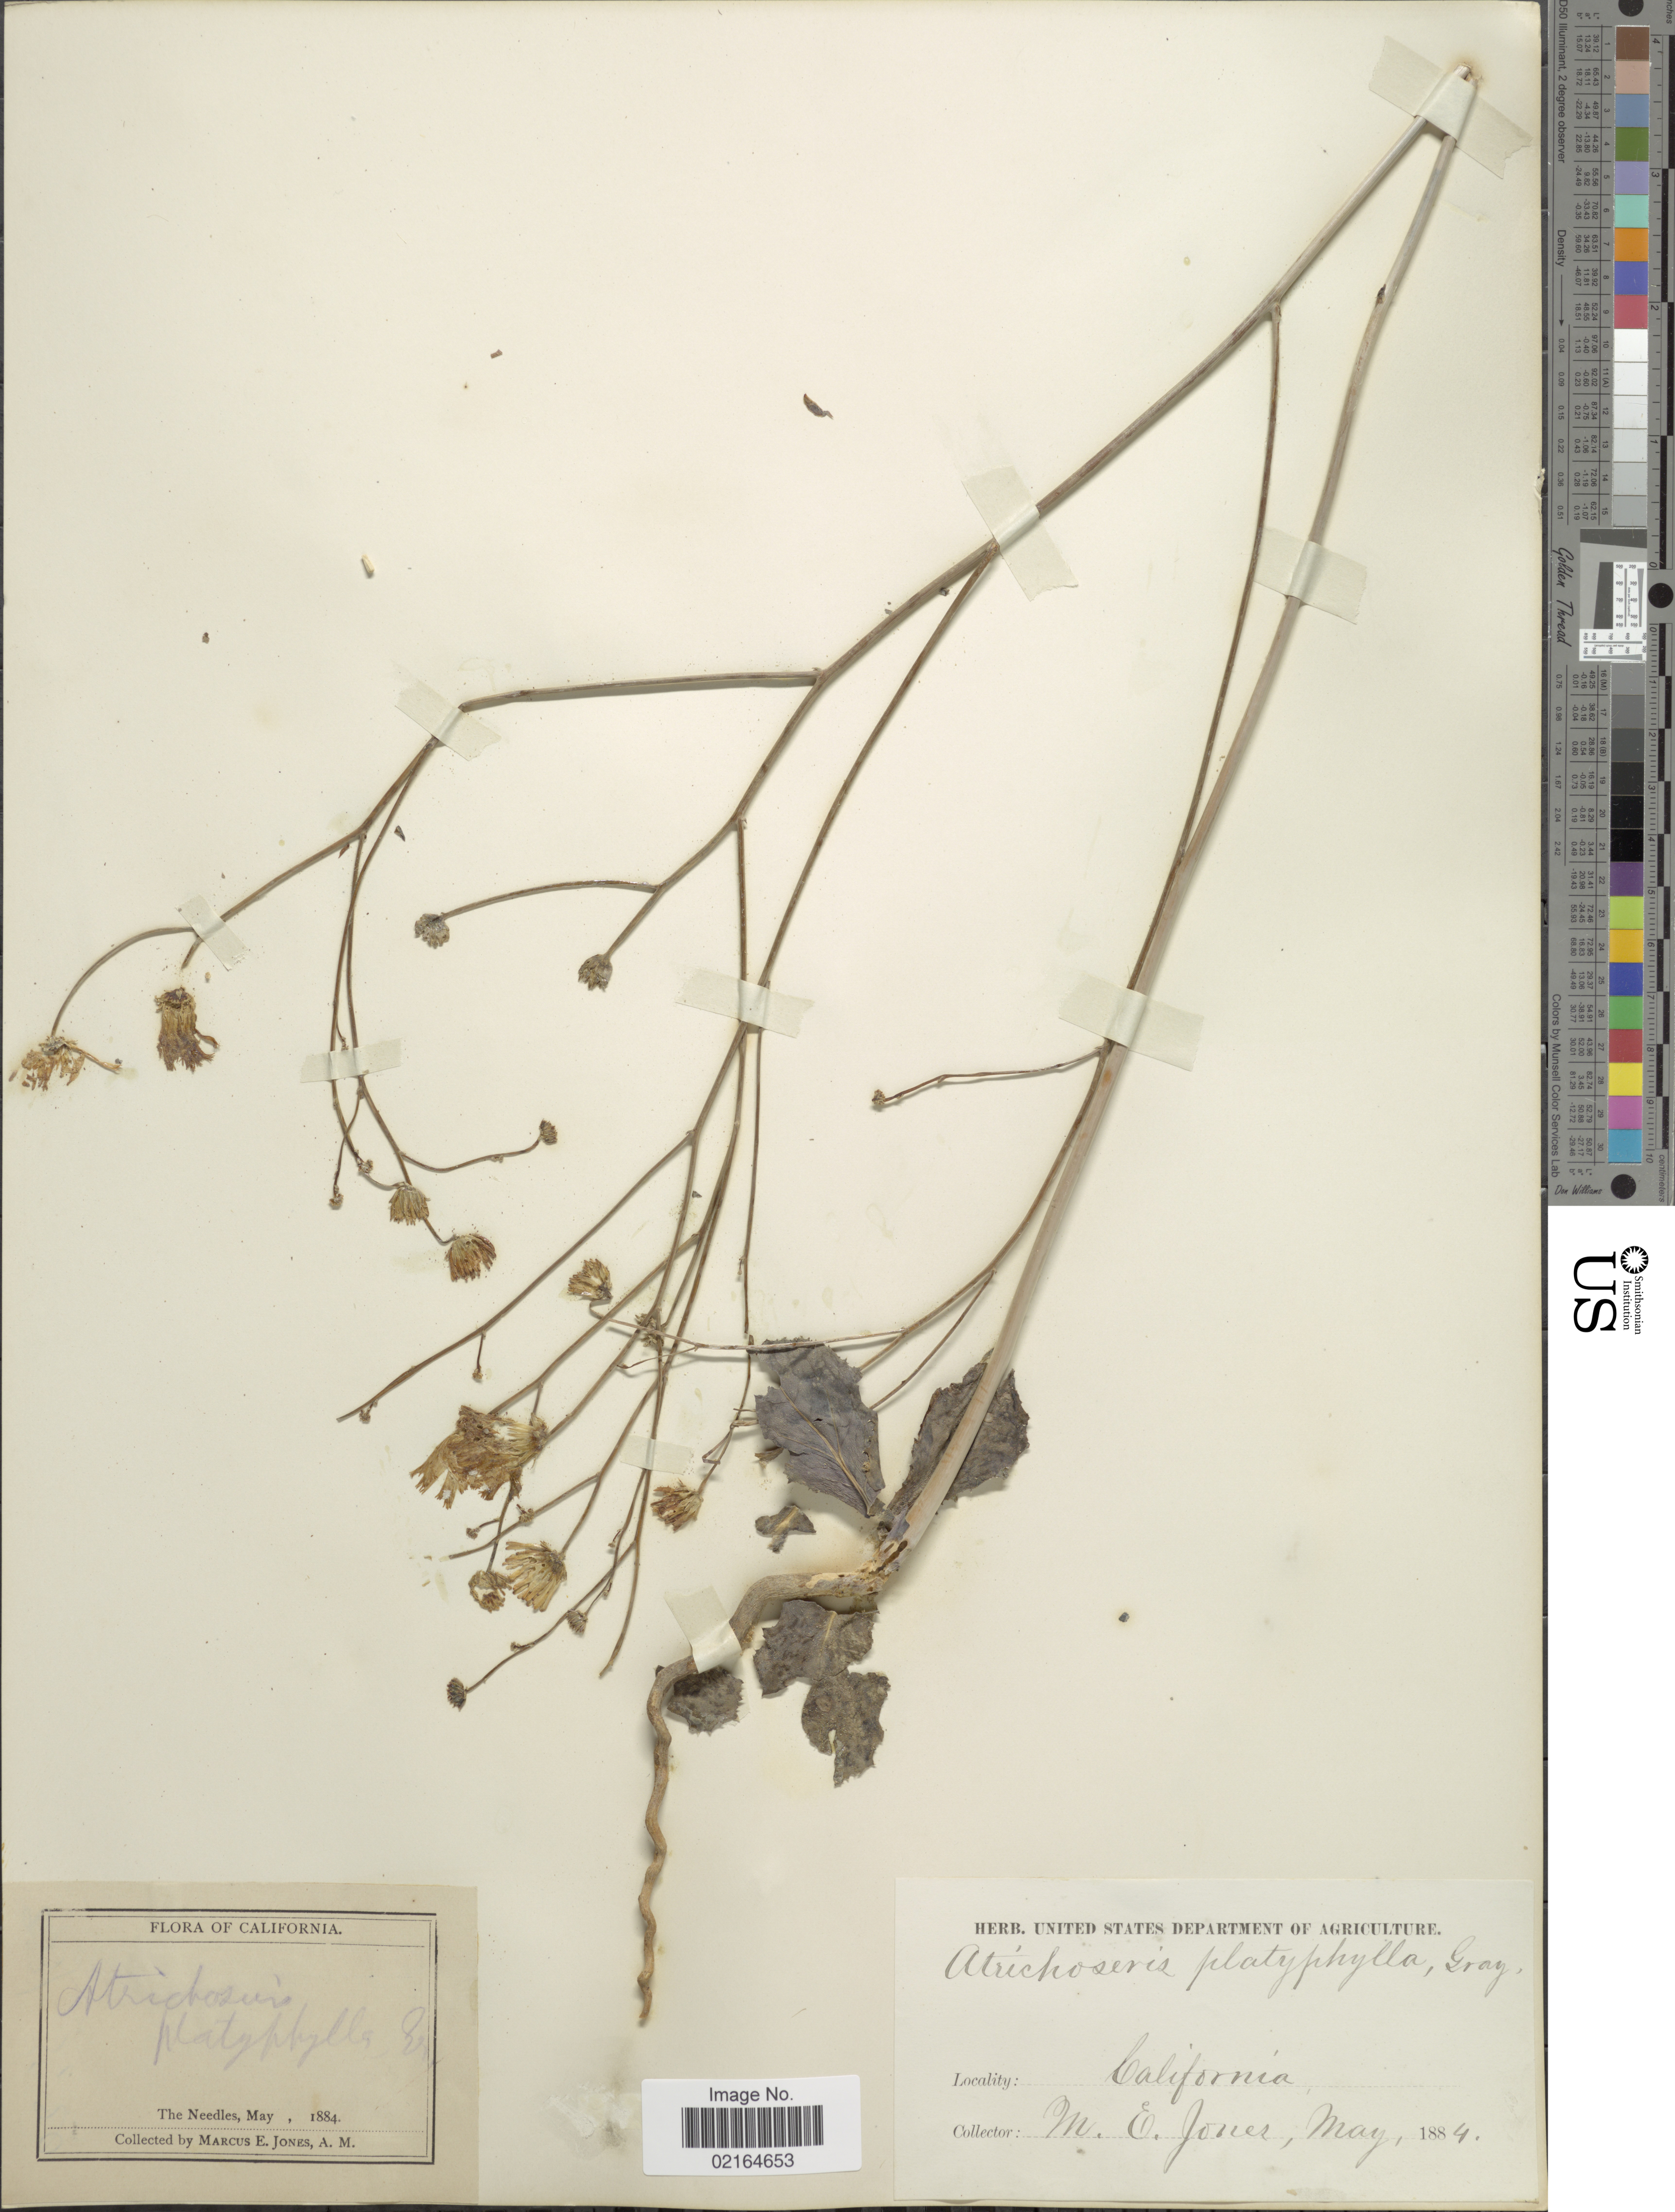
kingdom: Plantae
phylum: Tracheophyta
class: Magnoliopsida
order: Asterales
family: Asteraceae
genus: Atrichoseris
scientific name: Atrichoseris platyphylla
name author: A. Gray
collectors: M. E. Jones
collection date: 1884-05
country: United States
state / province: California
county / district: San Bernardino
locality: The Needles